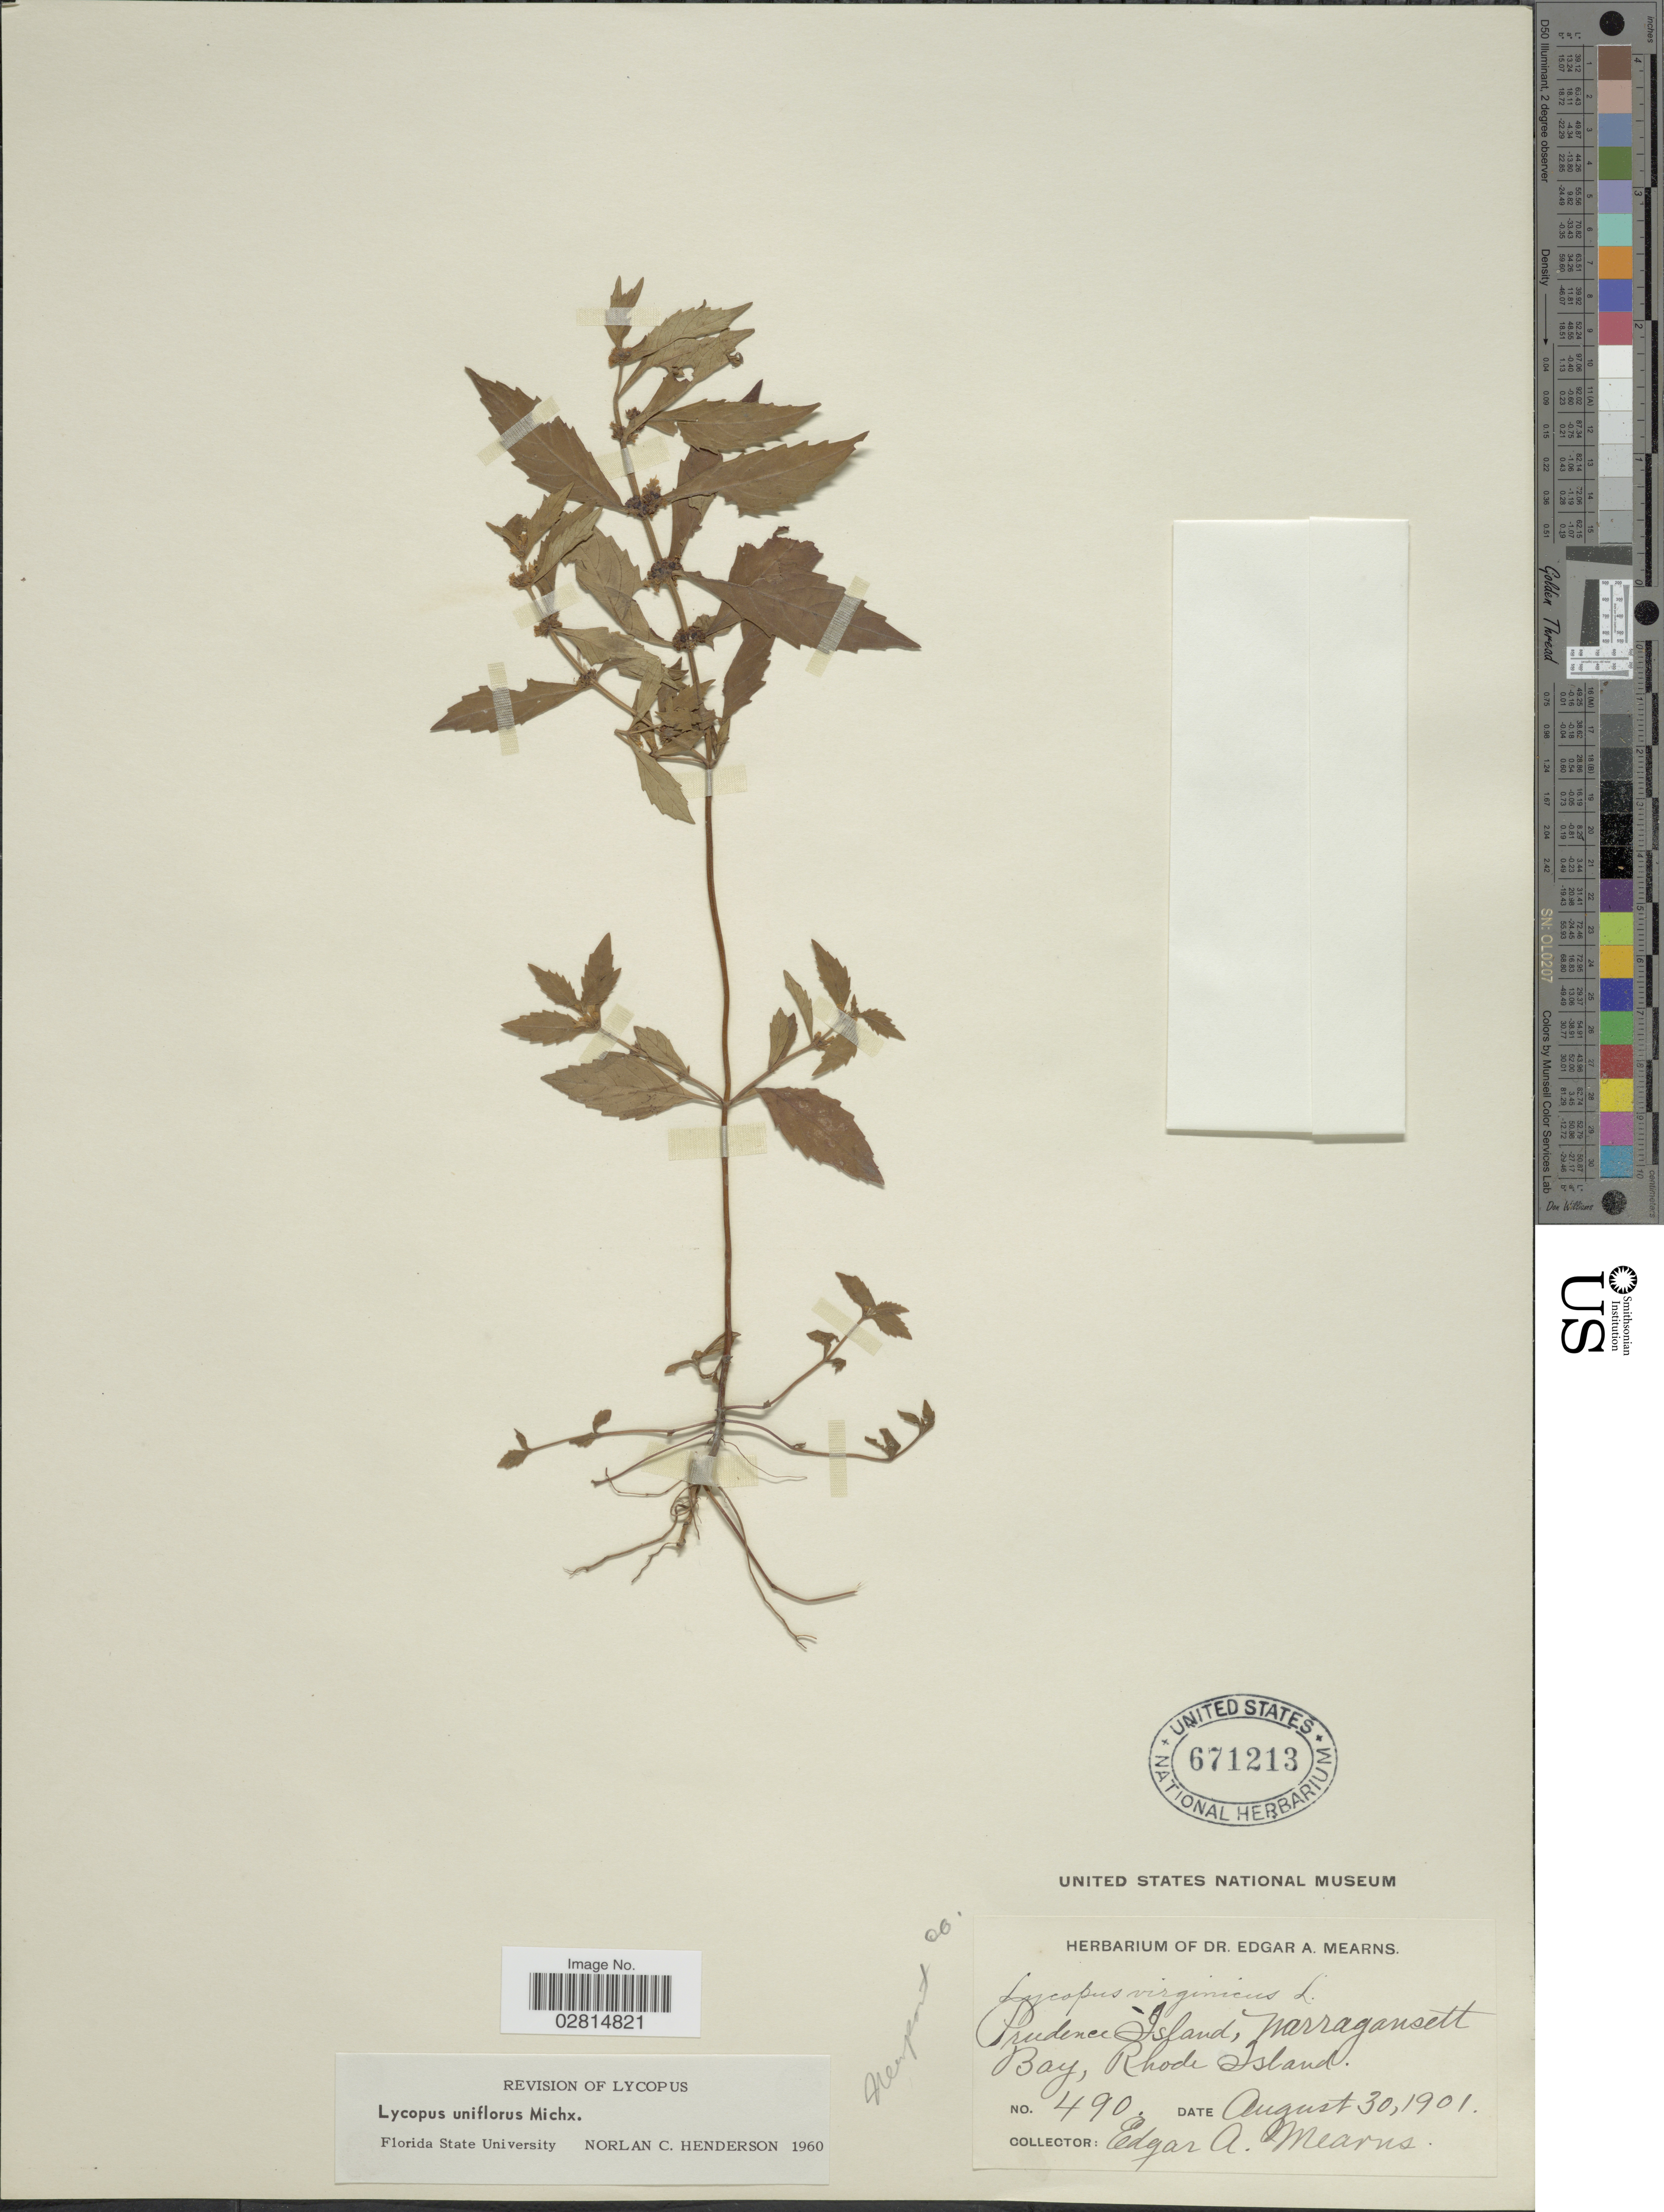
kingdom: Plantae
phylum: Tracheophyta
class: Magnoliopsida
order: Lamiales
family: Lamiaceae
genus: Lycopus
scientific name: Lycopus uniflorus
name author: Michx.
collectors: E. A. Mearns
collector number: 490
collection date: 1901-08-30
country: United States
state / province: Rhode Island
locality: Prudence Island, Narragansett Bay, Hempton Co.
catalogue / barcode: US 671213